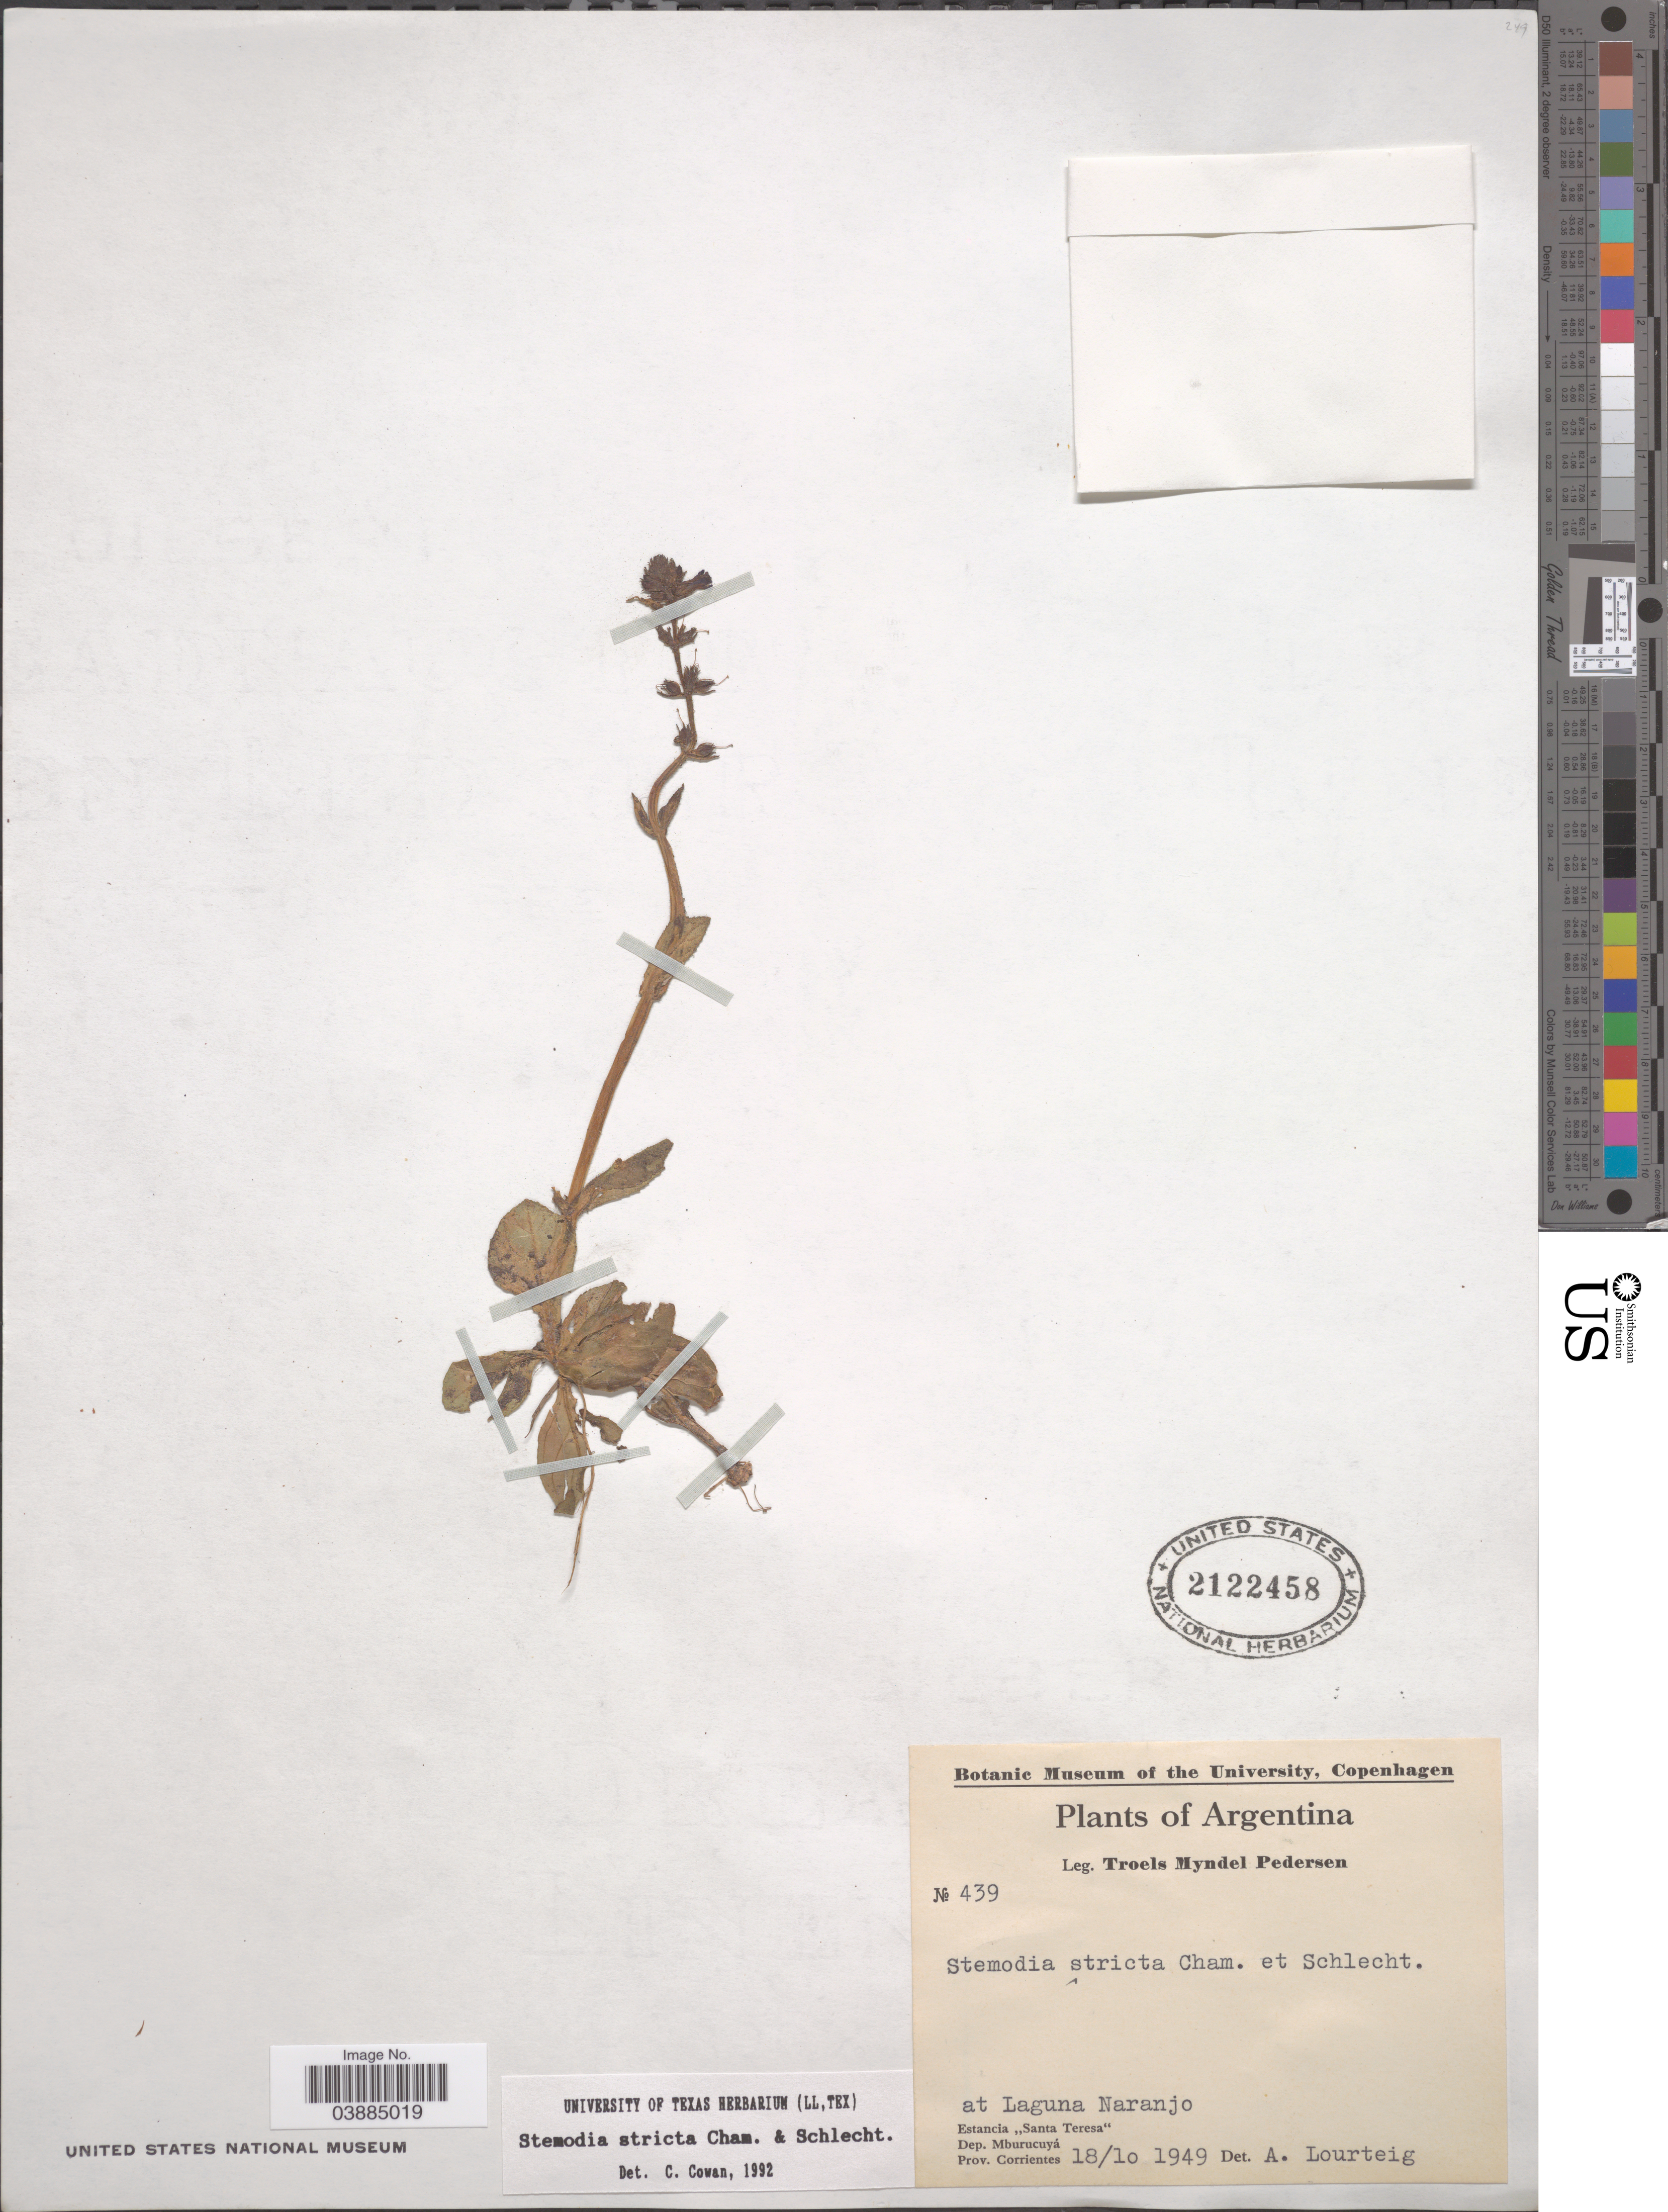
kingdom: Plantae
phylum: Tracheophyta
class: Magnoliopsida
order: Lamiales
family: Plantaginaceae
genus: Stemodia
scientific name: Stemodia stricta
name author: Cham. & Schltdl.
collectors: T. Pederson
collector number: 439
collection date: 1949-10-18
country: Argentina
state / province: Corrientes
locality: At Laguna Naranjo. Estancia "Santa Teresa". Dep. Mburucuyá.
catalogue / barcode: US 2122458